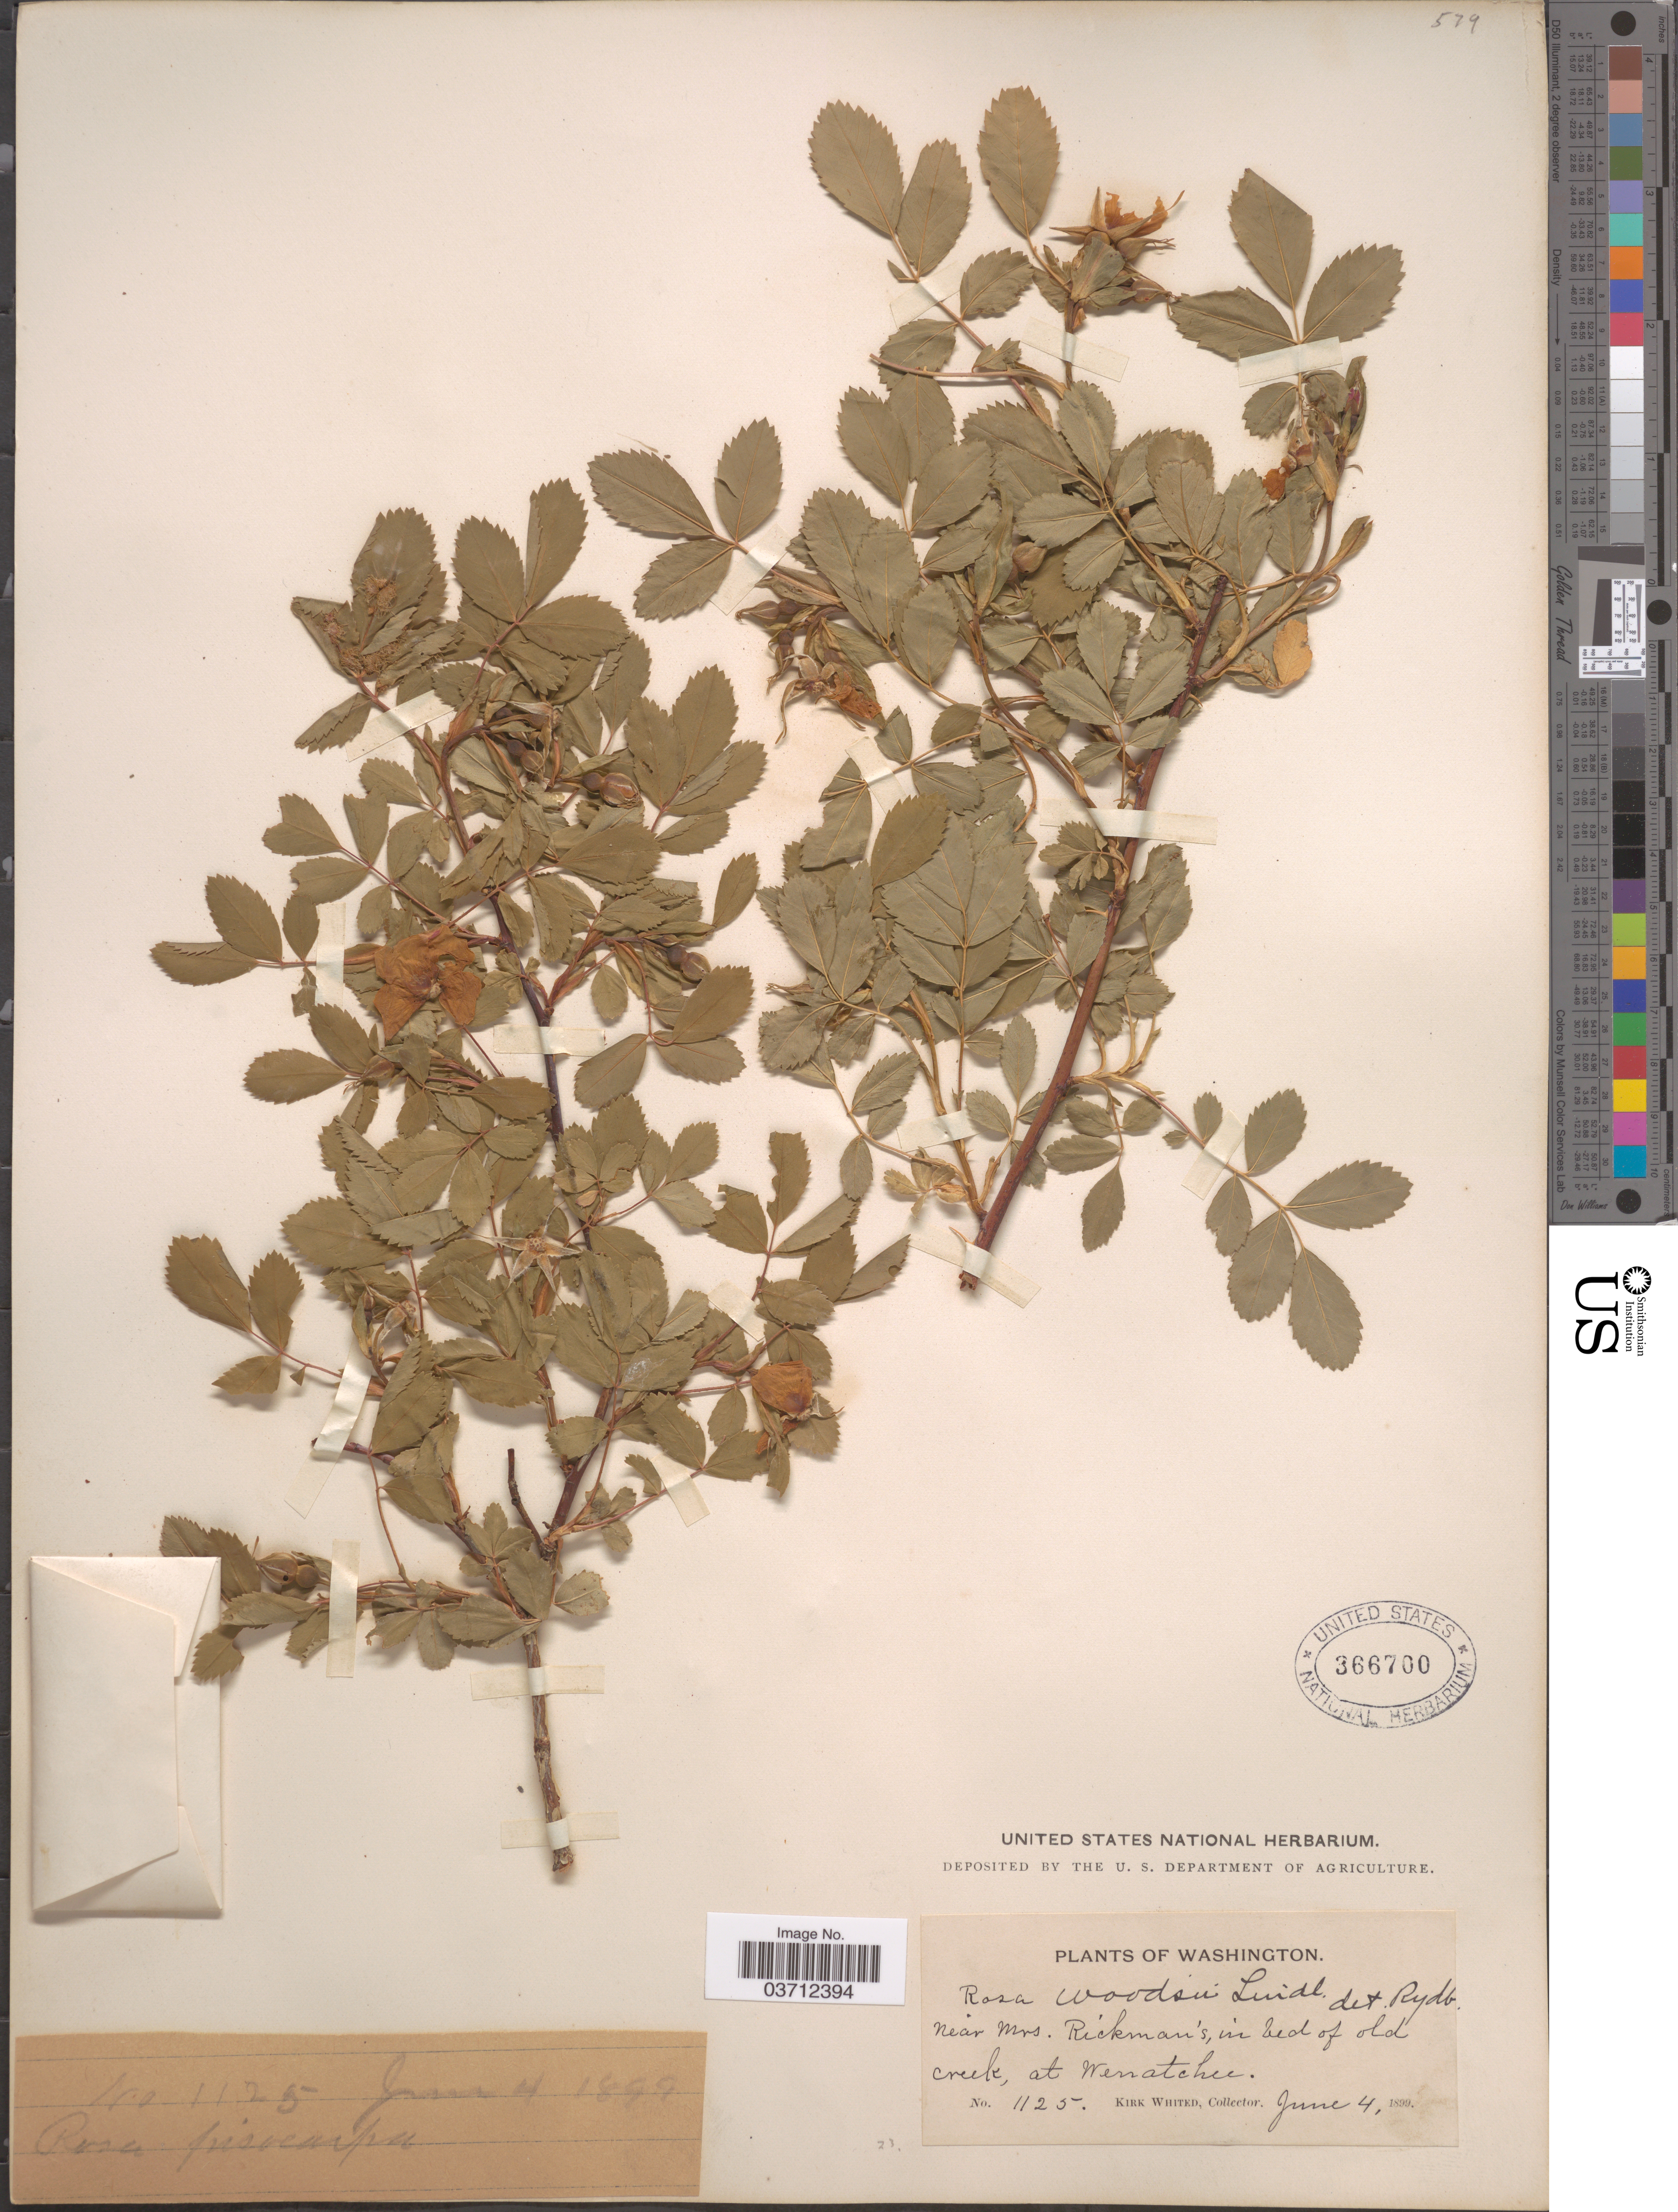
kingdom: Plantae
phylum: Tracheophyta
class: Magnoliopsida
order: Rosales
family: Rosaceae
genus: Rosa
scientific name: Rosa woodsii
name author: Lindl.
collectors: K. Whited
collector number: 1125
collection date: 1899-06-04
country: United States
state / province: Washington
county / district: Chelan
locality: Near Mrs. Rickman's in bed of old creek, at Wenatchee.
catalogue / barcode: US 366700